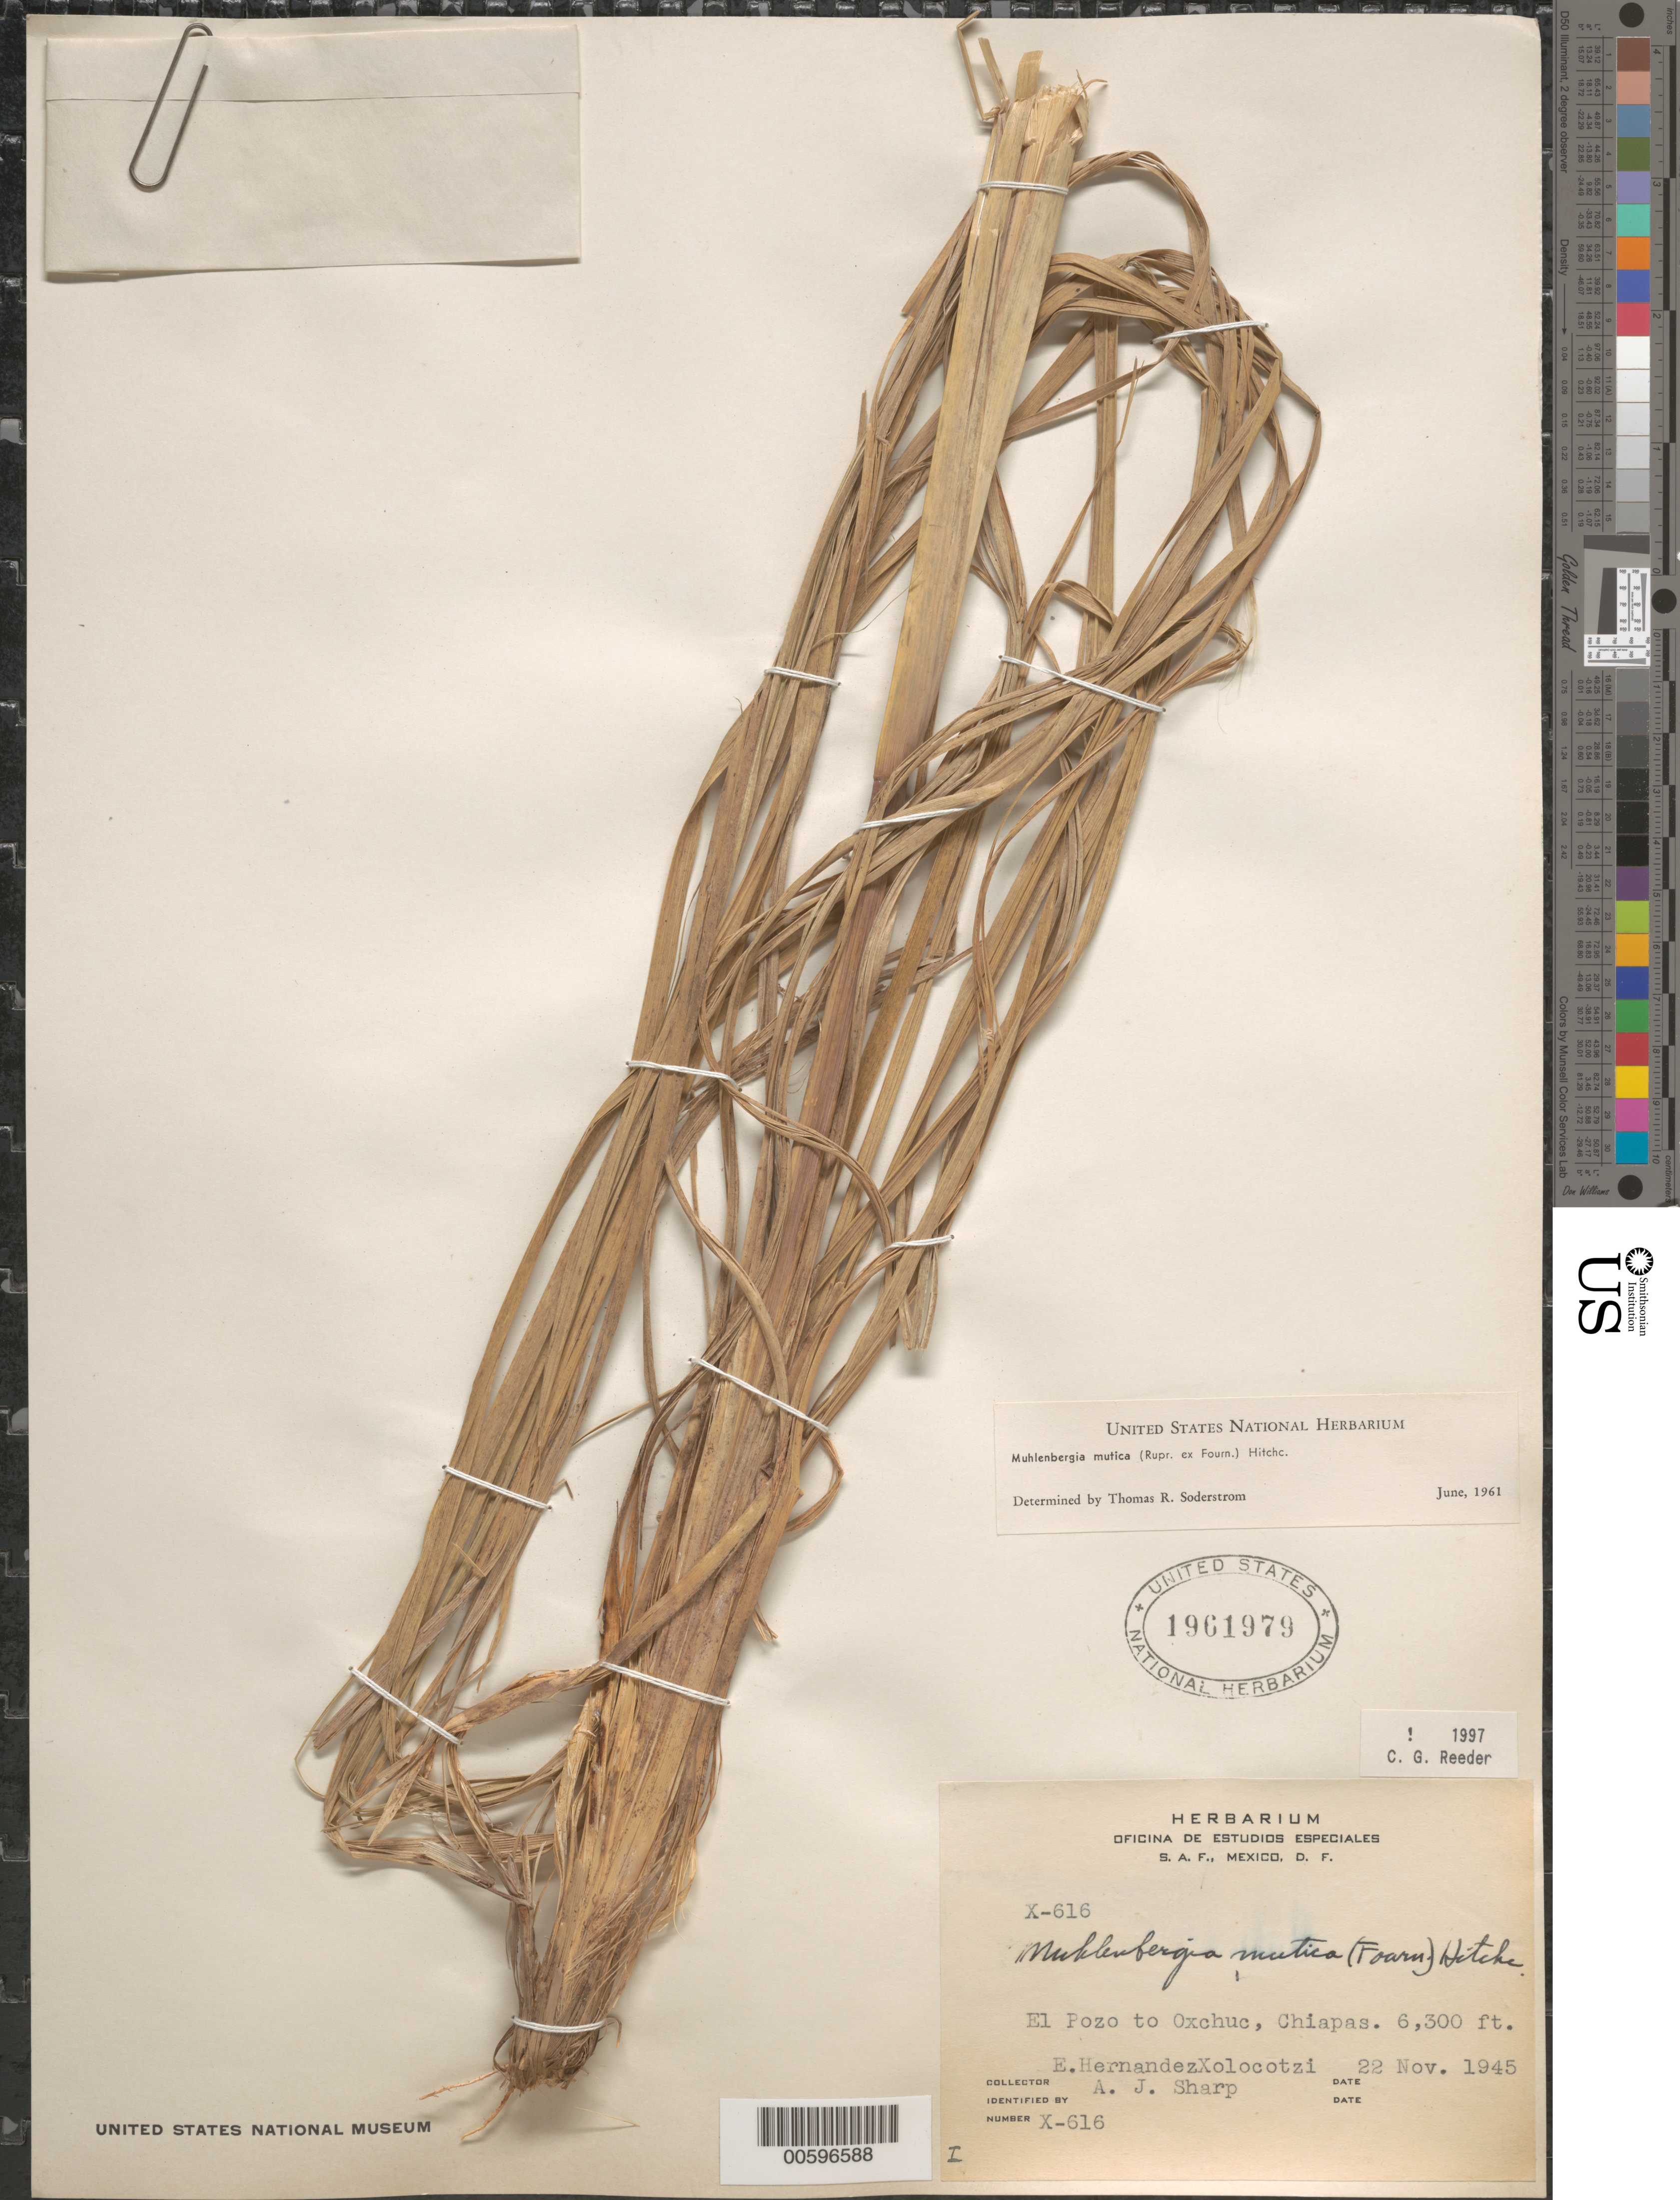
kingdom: Plantae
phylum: Tracheophyta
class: Liliopsida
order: Poales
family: Poaceae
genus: Muhlenbergia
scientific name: Muhlenbergia mutica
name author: (Rupr. ex E. Fourn.) Hitchc.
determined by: Soderstrom, T. R.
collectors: E. I. Hernández-X. & A. J. Sharp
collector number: X-616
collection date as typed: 22 Nov 1945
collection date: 1945-11-22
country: Mexico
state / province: Chiapas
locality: El Pozo to Oxchuc.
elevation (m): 1920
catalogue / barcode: US 1961979